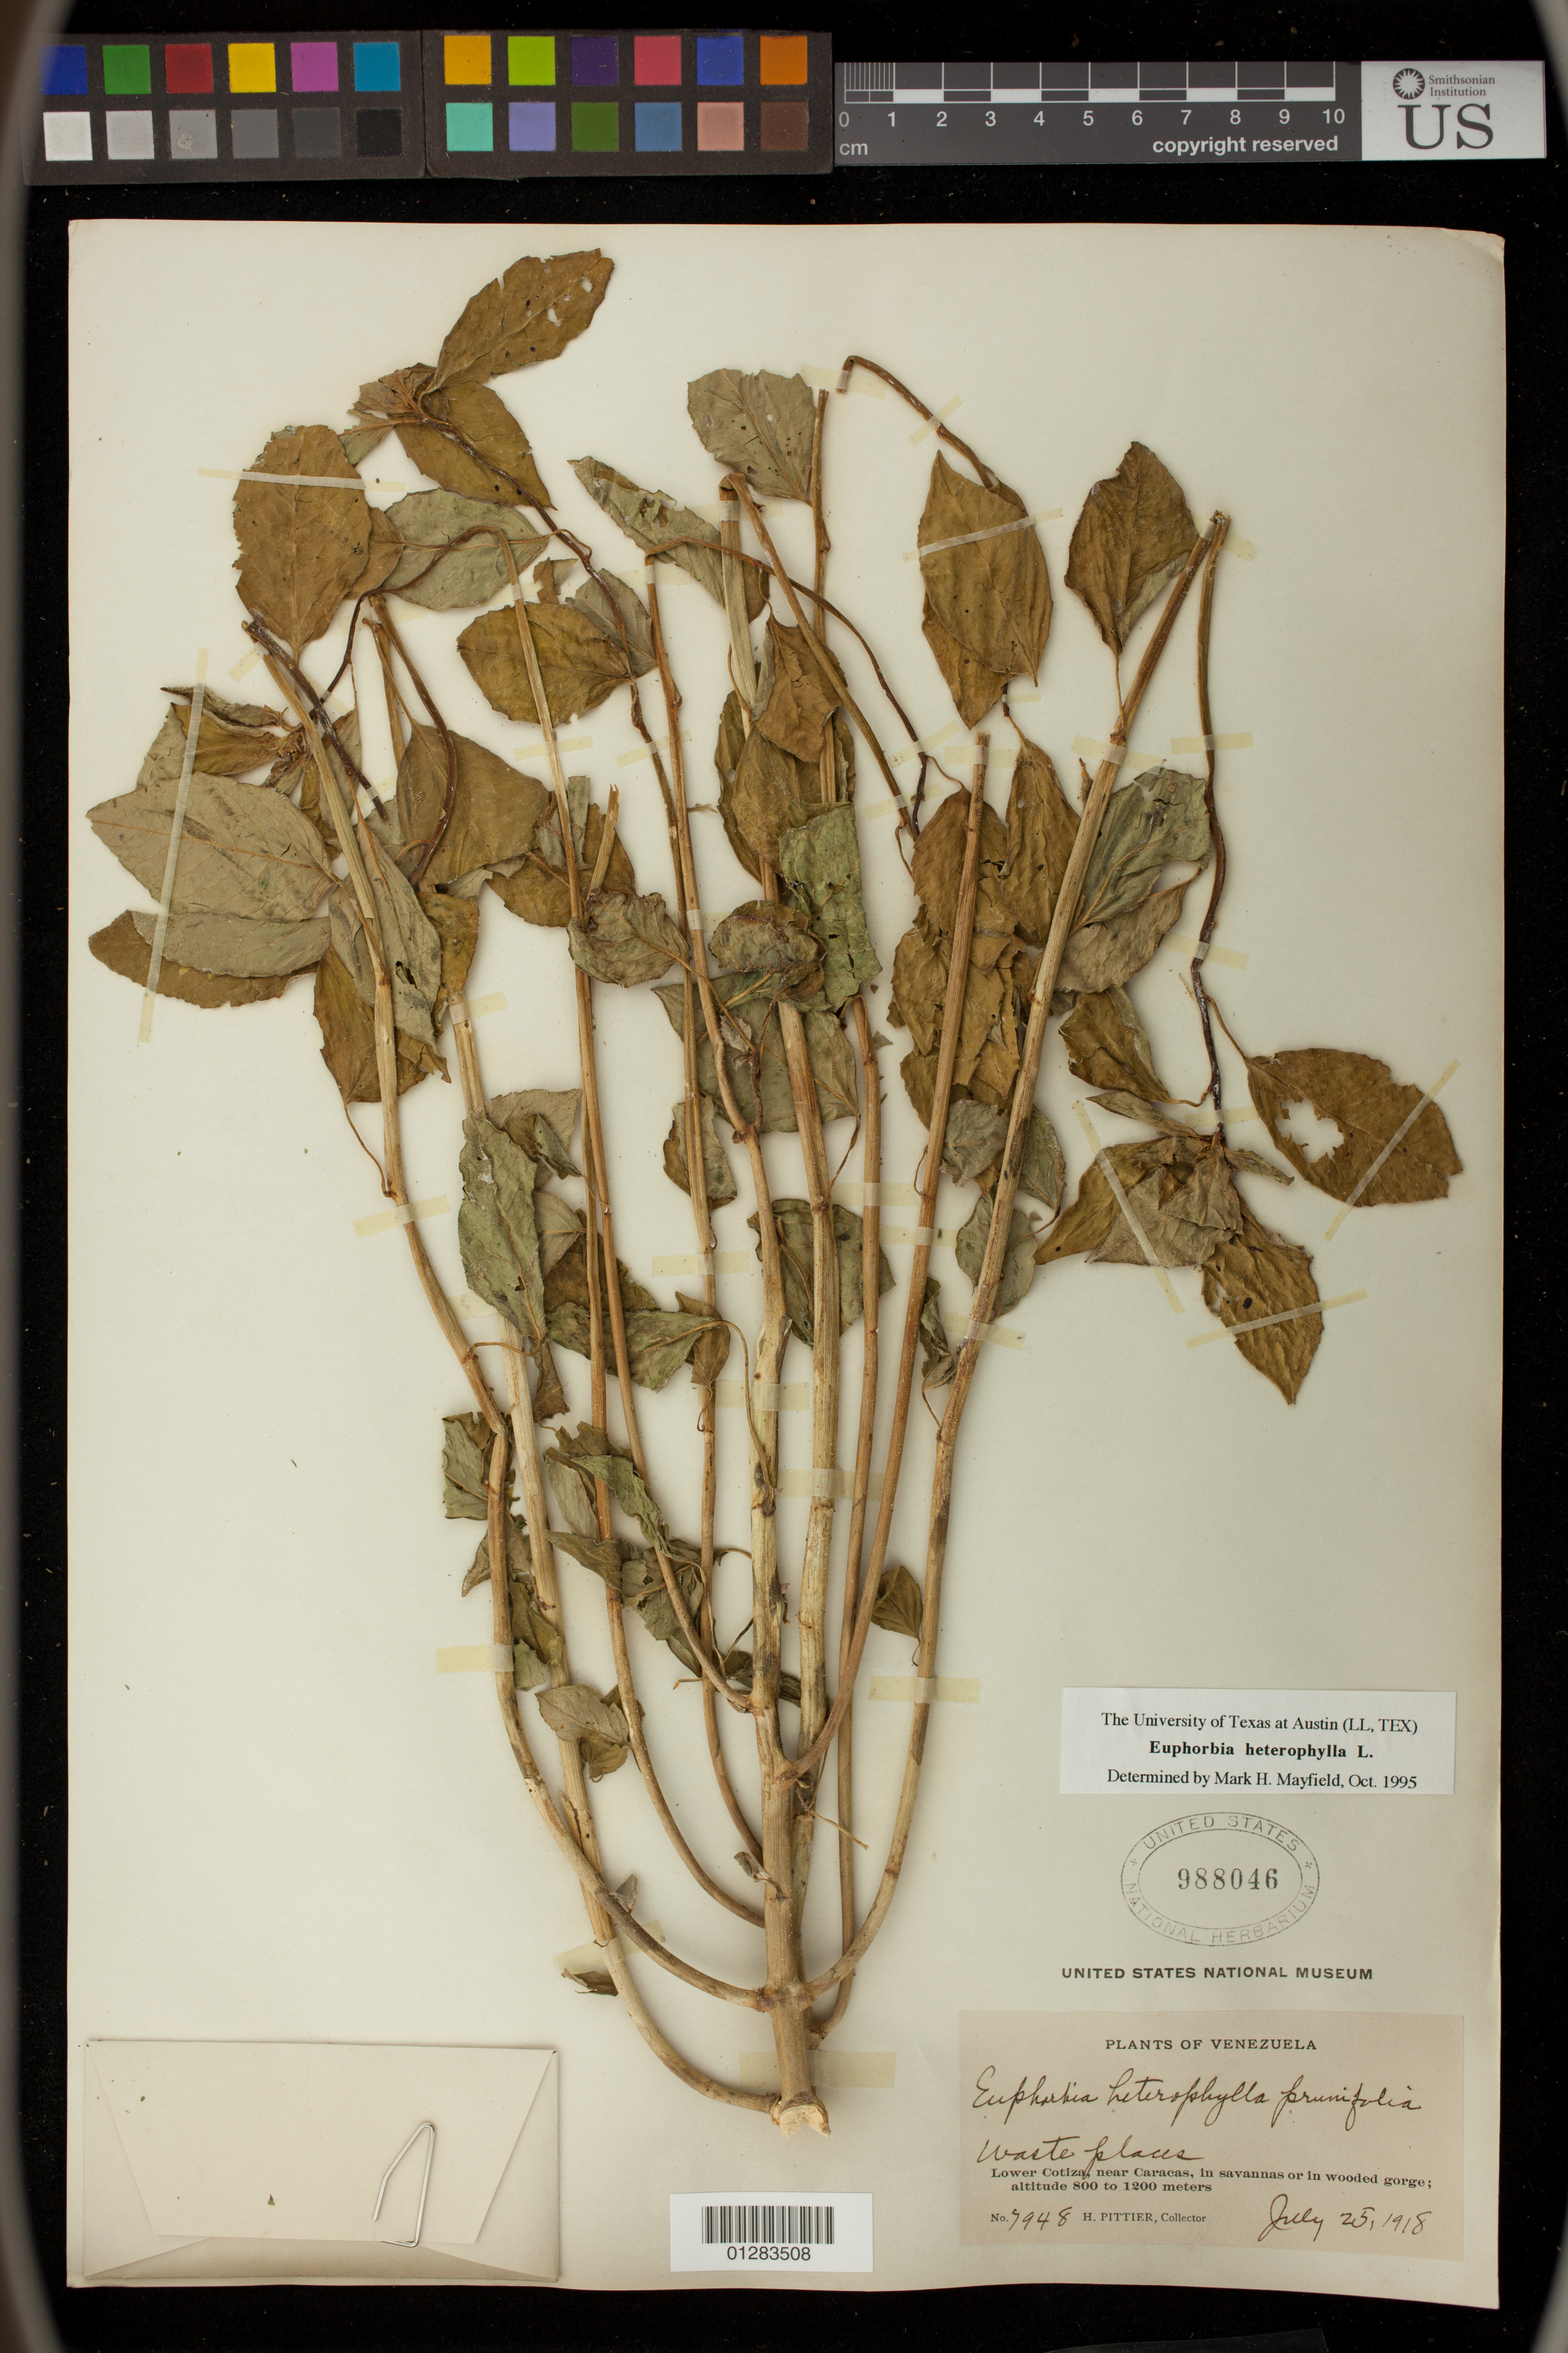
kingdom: Plantae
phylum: Tracheophyta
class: Magnoliopsida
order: Malpighiales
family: Euphorbiaceae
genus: Euphorbia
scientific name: Euphorbia heterophylla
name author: L.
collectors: H. F. Pittier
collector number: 7948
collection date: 1918-07-25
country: Venezuela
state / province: Trujillo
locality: Lower Cotiza, near Caracas, in savannas or in wooded gorge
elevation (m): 800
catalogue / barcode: US 988046